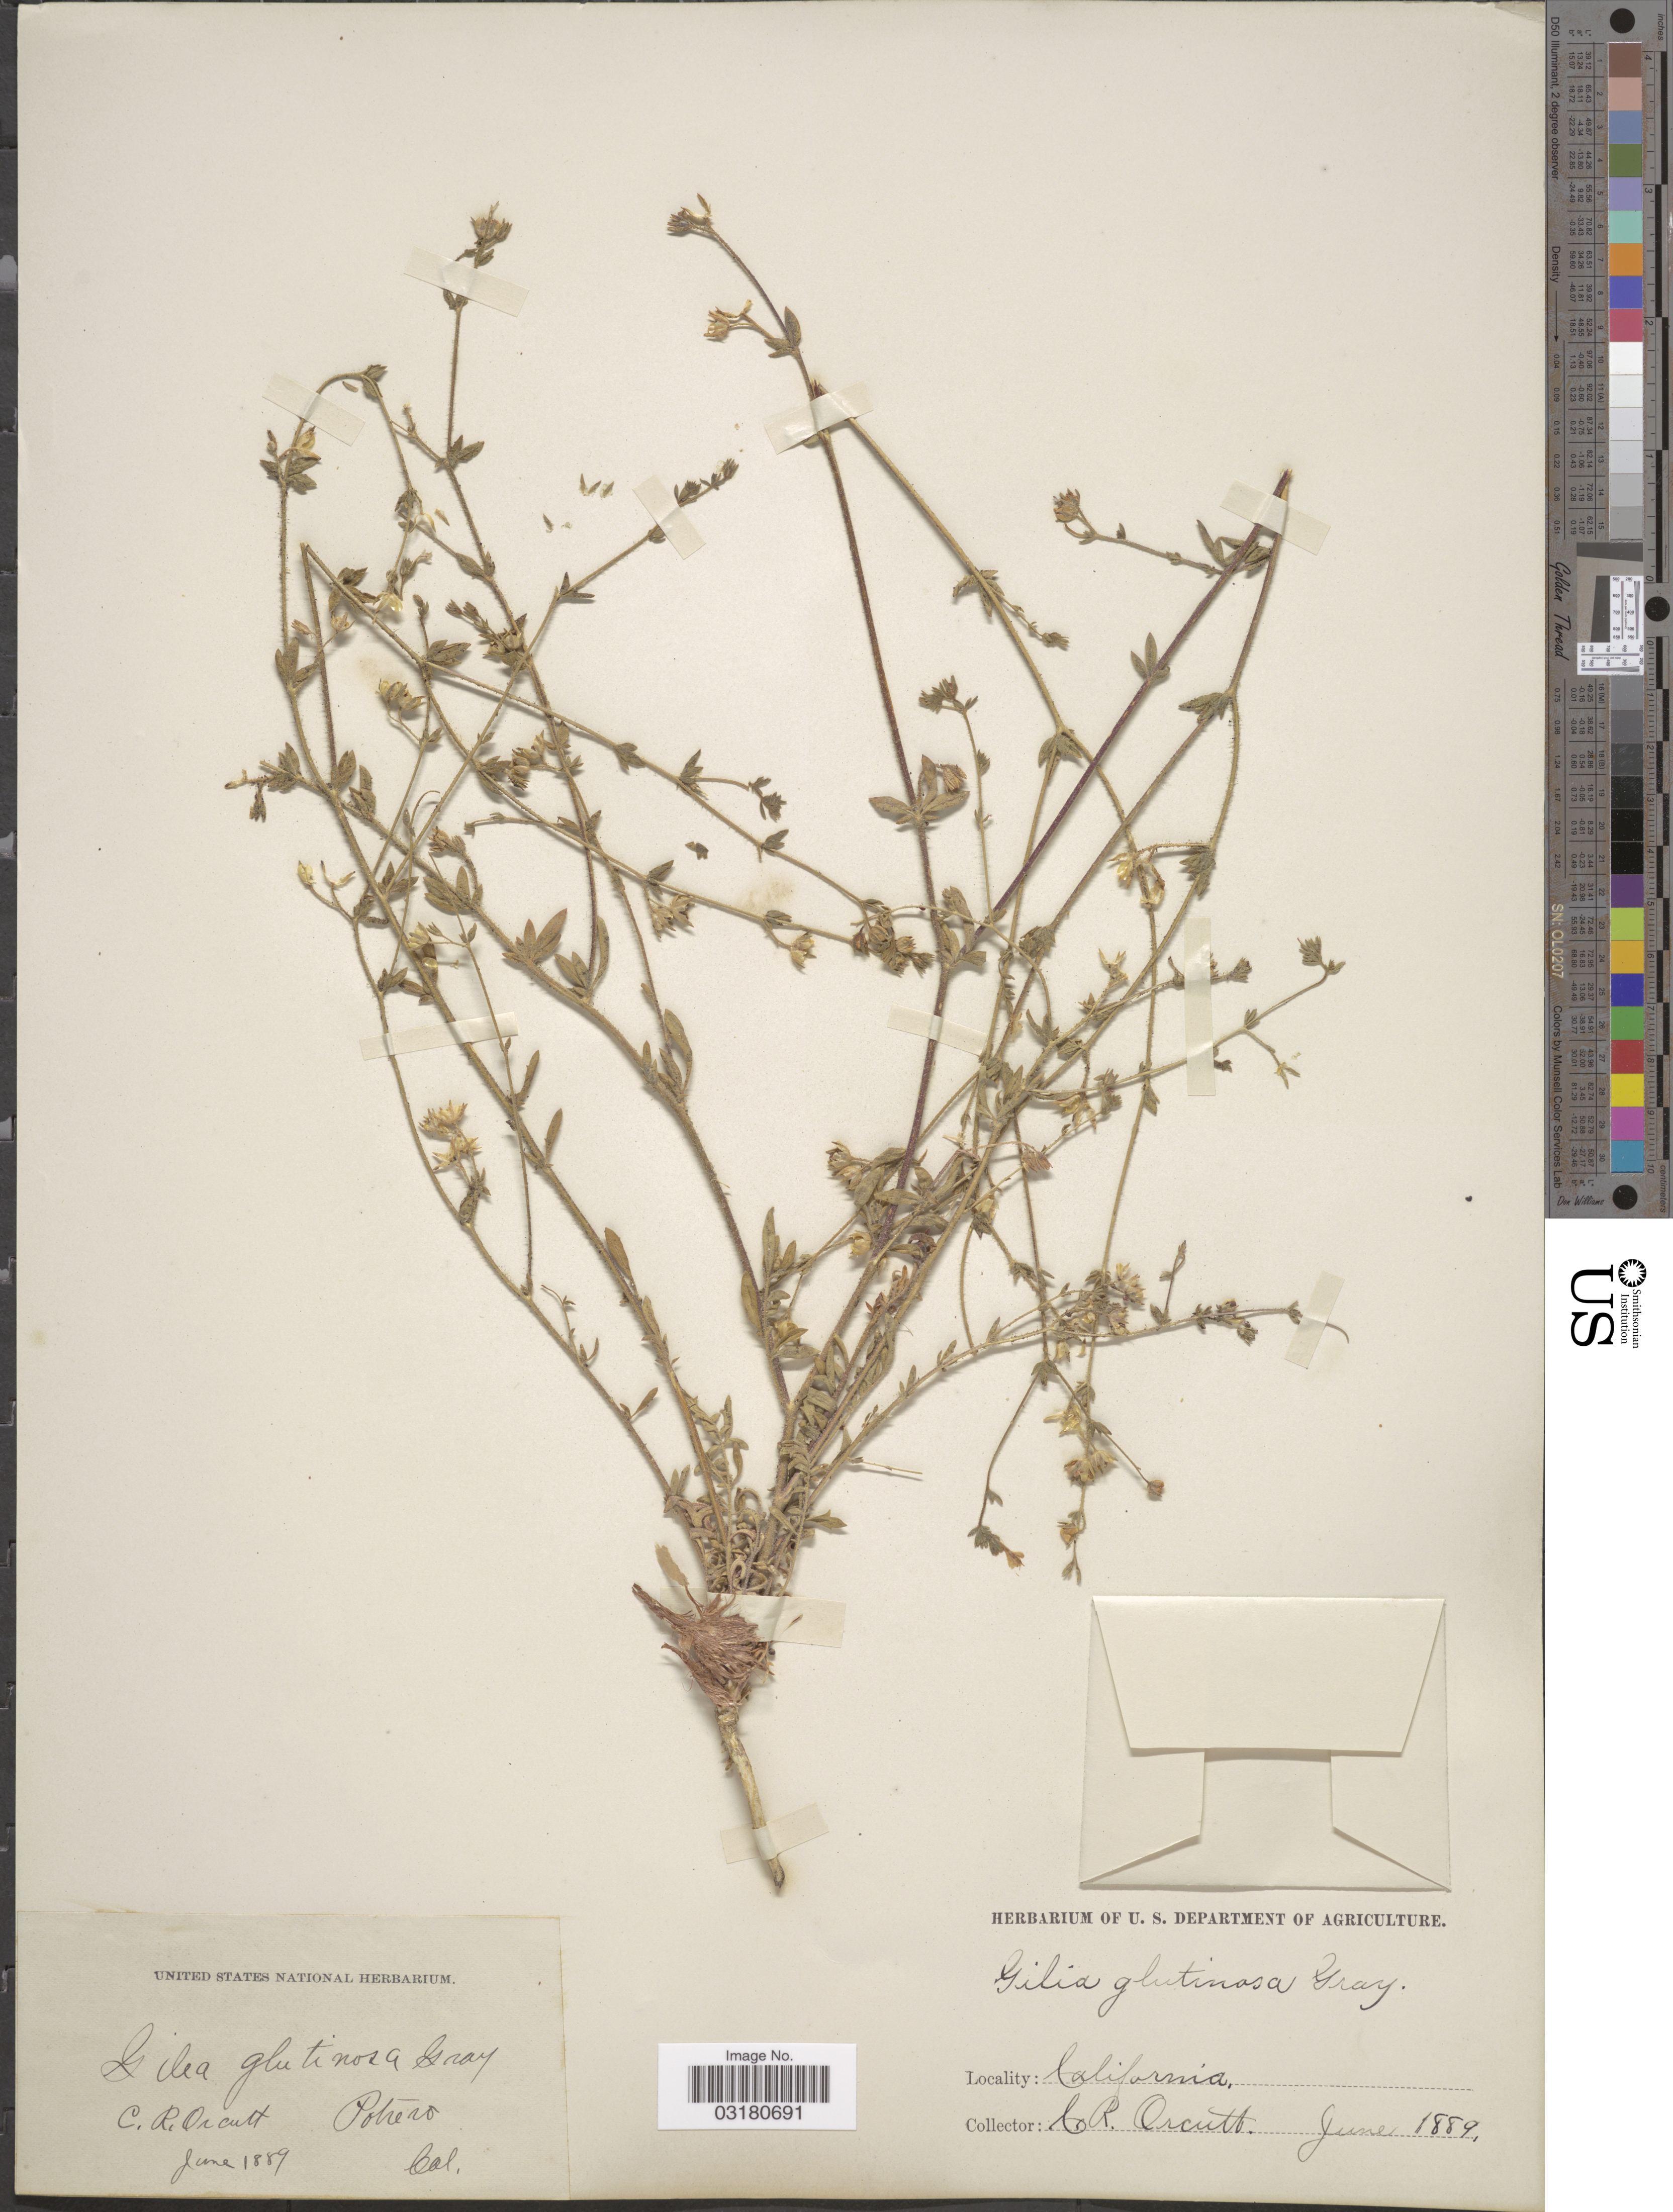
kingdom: Plantae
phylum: Tracheophyta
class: Magnoliopsida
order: Ericales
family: Polemoniaceae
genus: Allophyllum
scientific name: Allophyllum glutinosum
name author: (Benth.) A.D. Grant & V.E. Grant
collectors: C. R. Orcutt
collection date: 1889-06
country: United States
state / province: California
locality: Potrero.